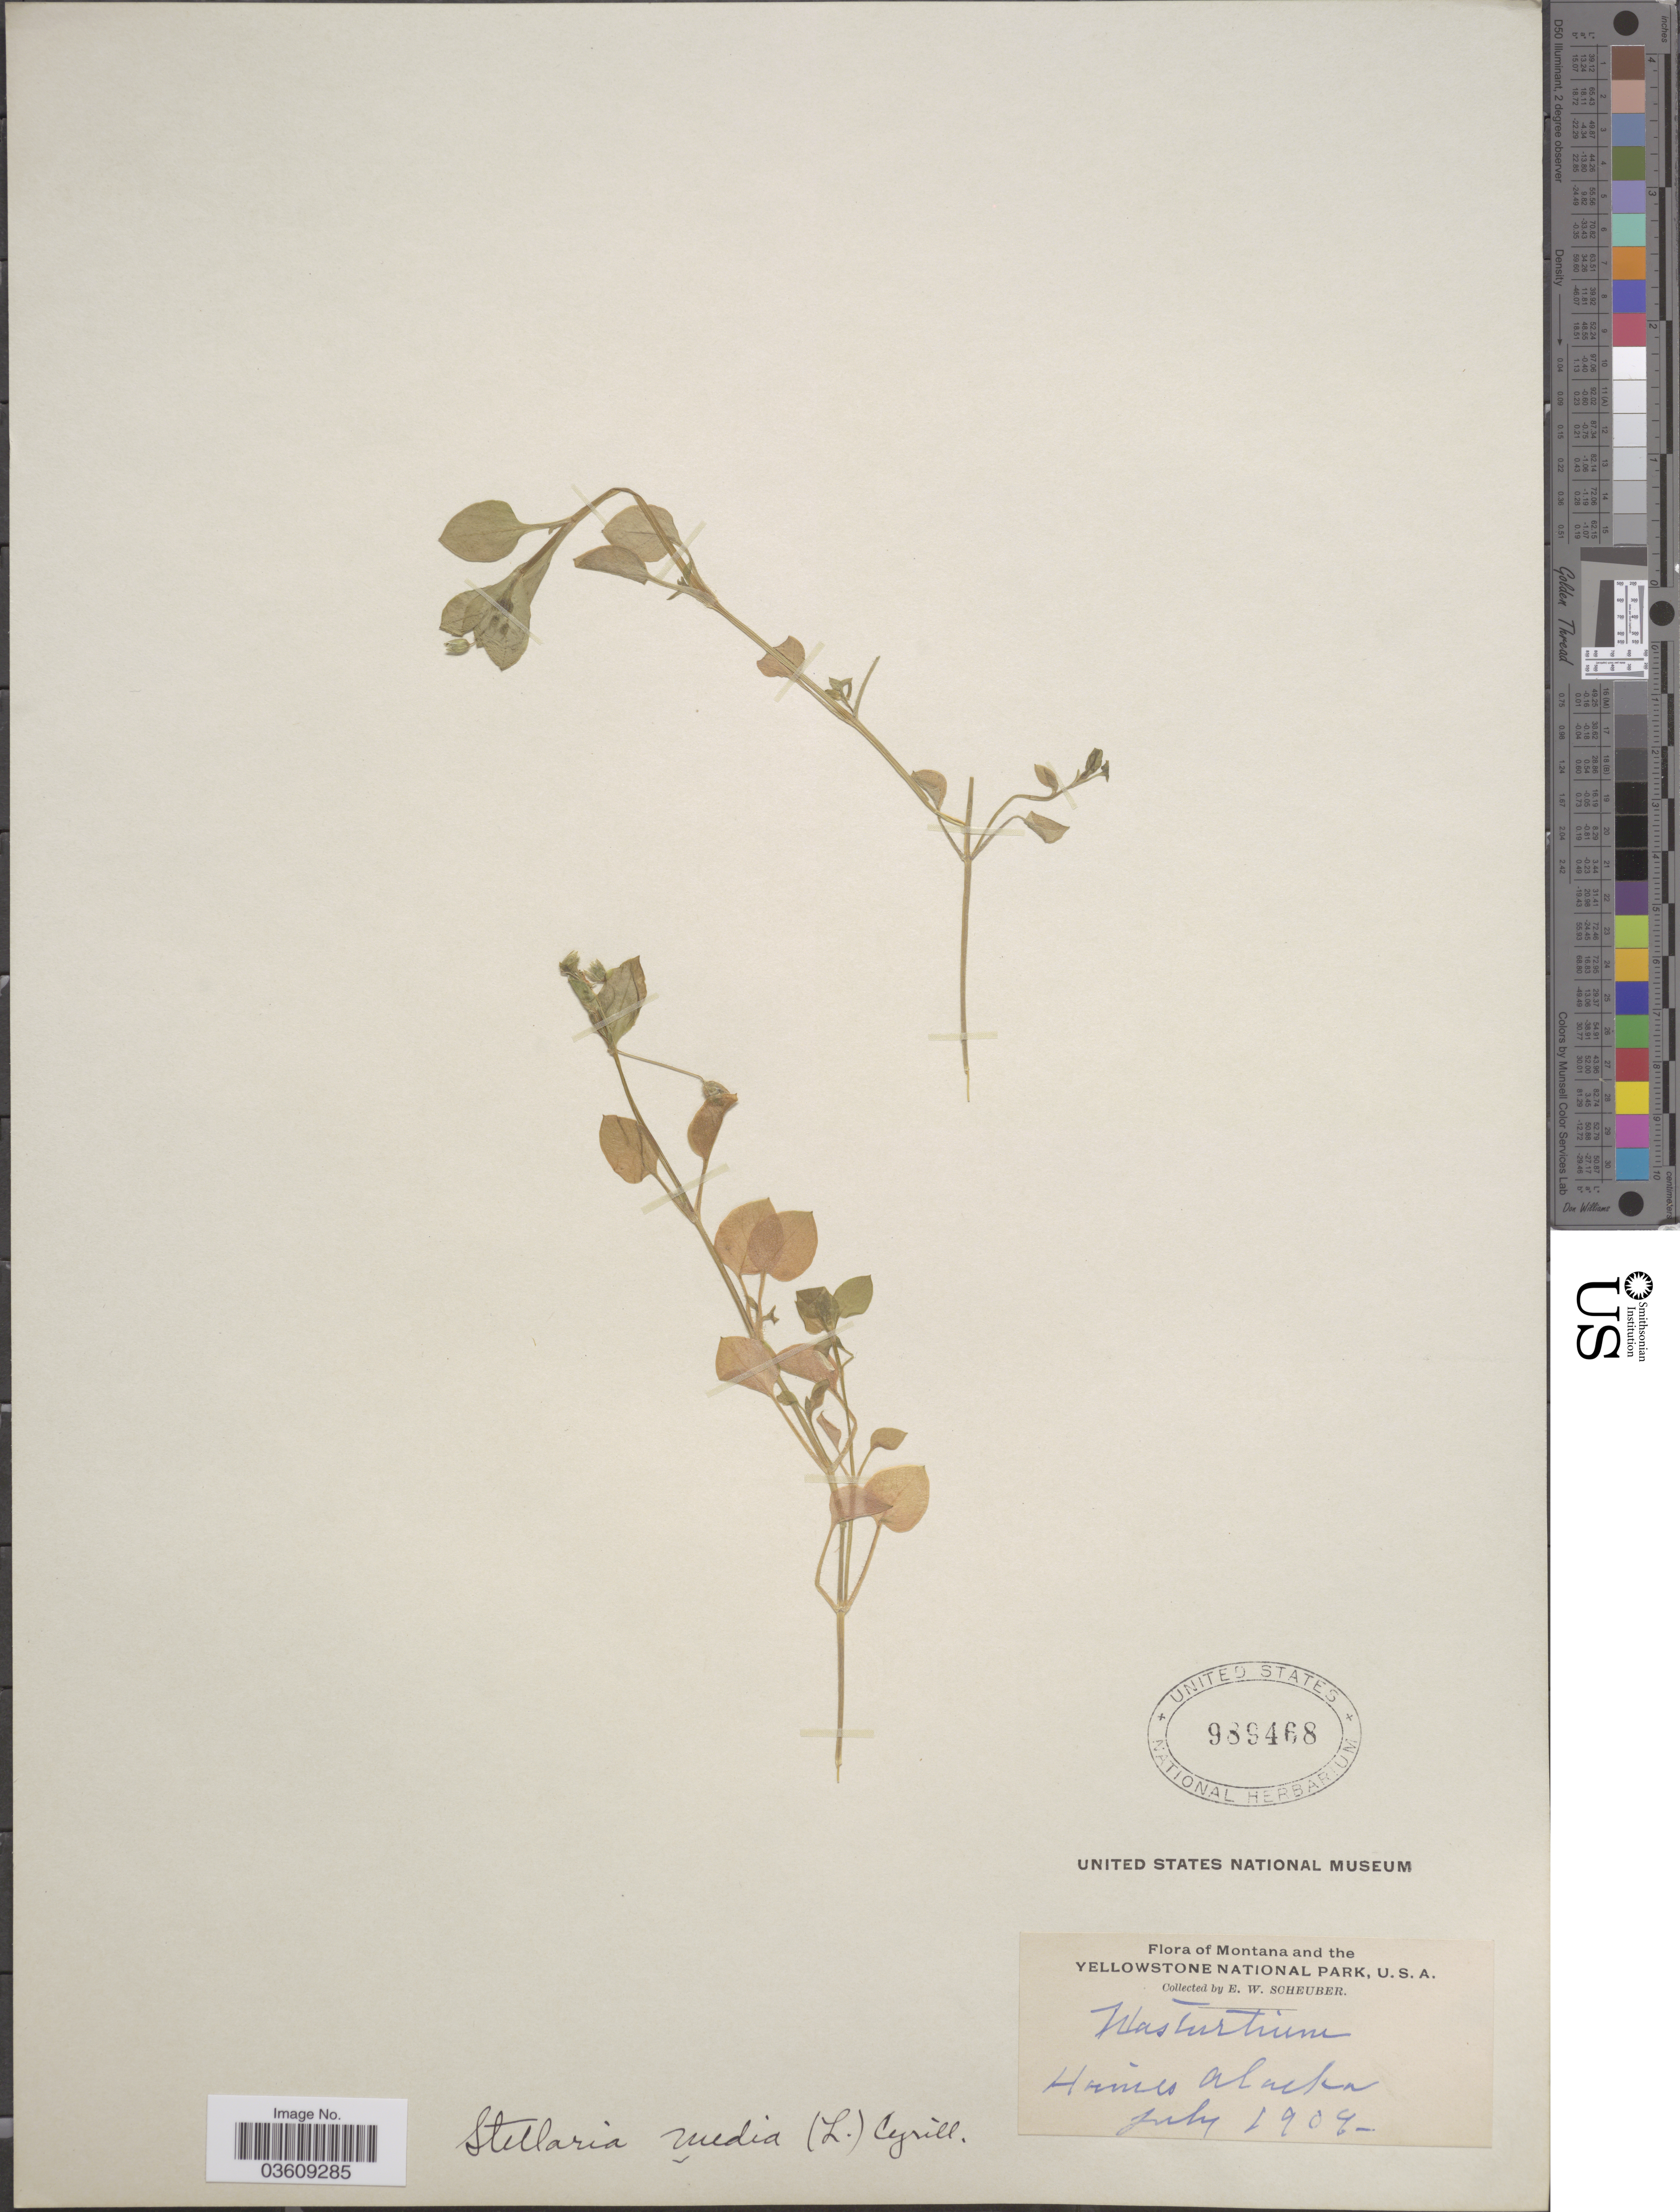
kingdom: Plantae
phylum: Tracheophyta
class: Magnoliopsida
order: Caryophyllales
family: Caryophyllaceae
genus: Stellaria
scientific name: Stellaria media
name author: (L.) Vill.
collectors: E. Scheuber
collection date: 1909-07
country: United States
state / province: Alaska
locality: Haines.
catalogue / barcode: US 989468